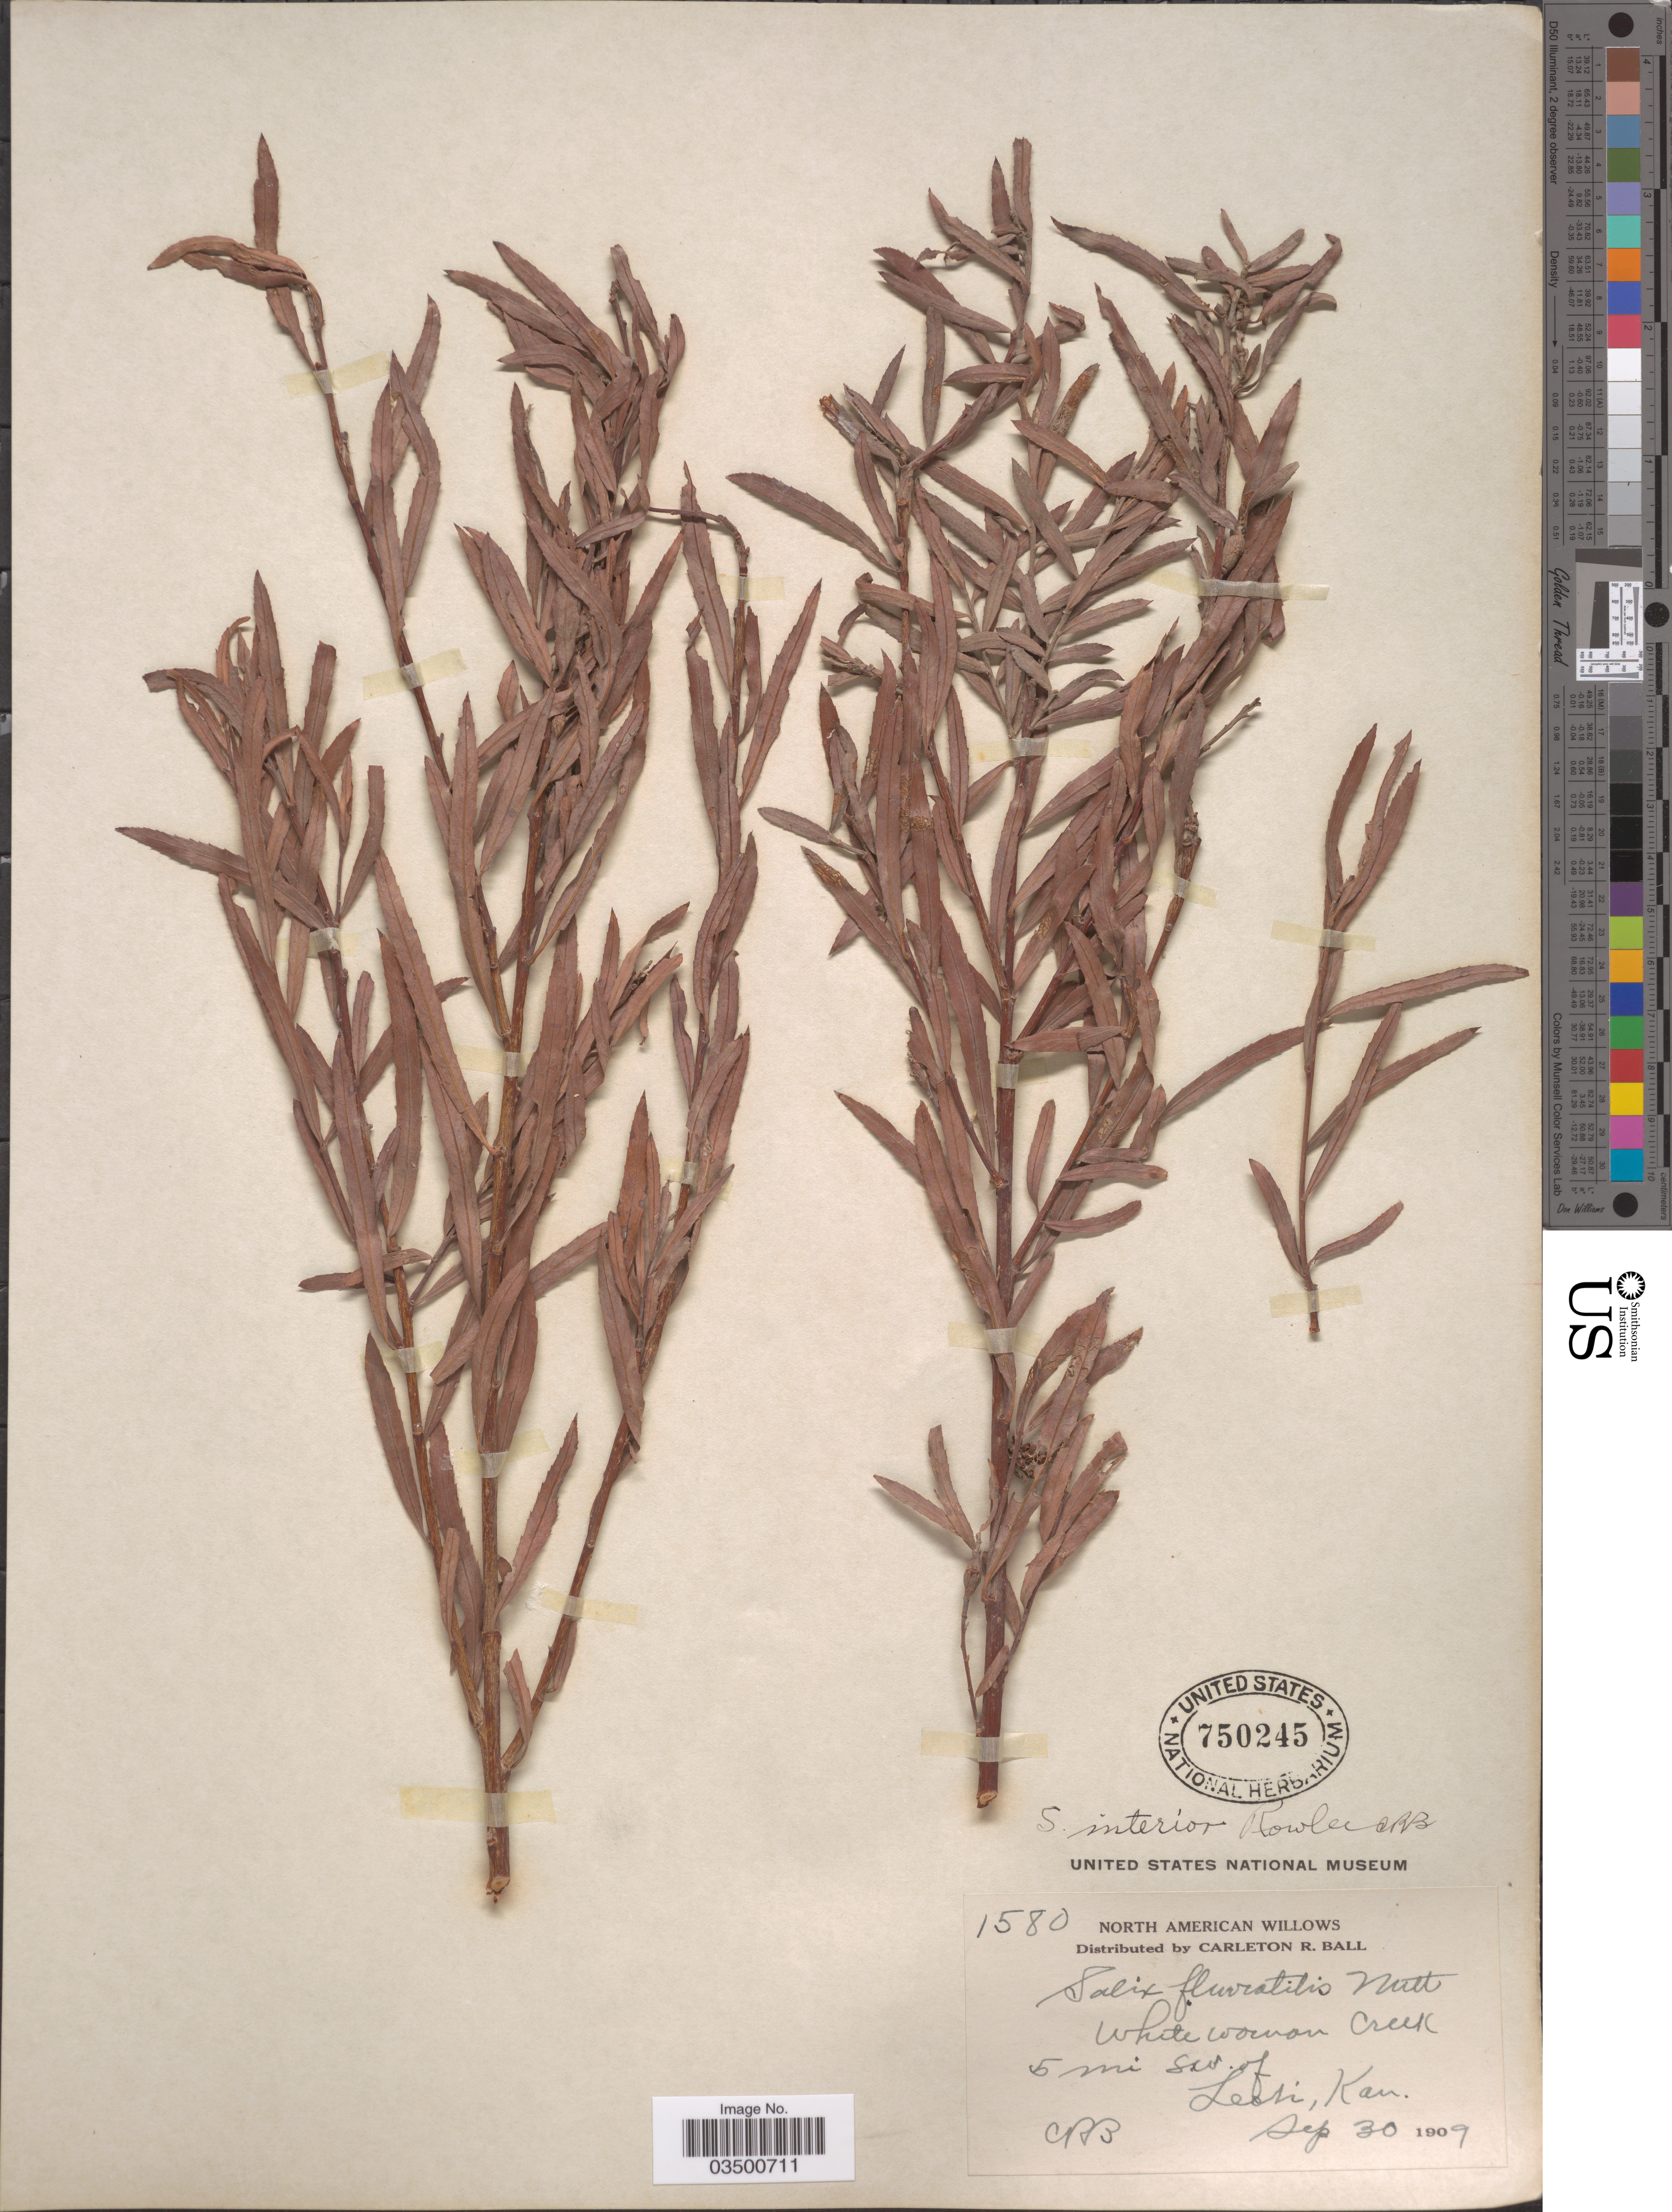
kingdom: Plantae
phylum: Tracheophyta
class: Magnoliopsida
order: Malpighiales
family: Salicaceae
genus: Salix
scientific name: Salix interior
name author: Rowlee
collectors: C. R. Ball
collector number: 1580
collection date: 1909-09-30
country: United States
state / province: Kansas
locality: White Woman Creek. 5 mi Sw. of Leoti.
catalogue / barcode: US 750245